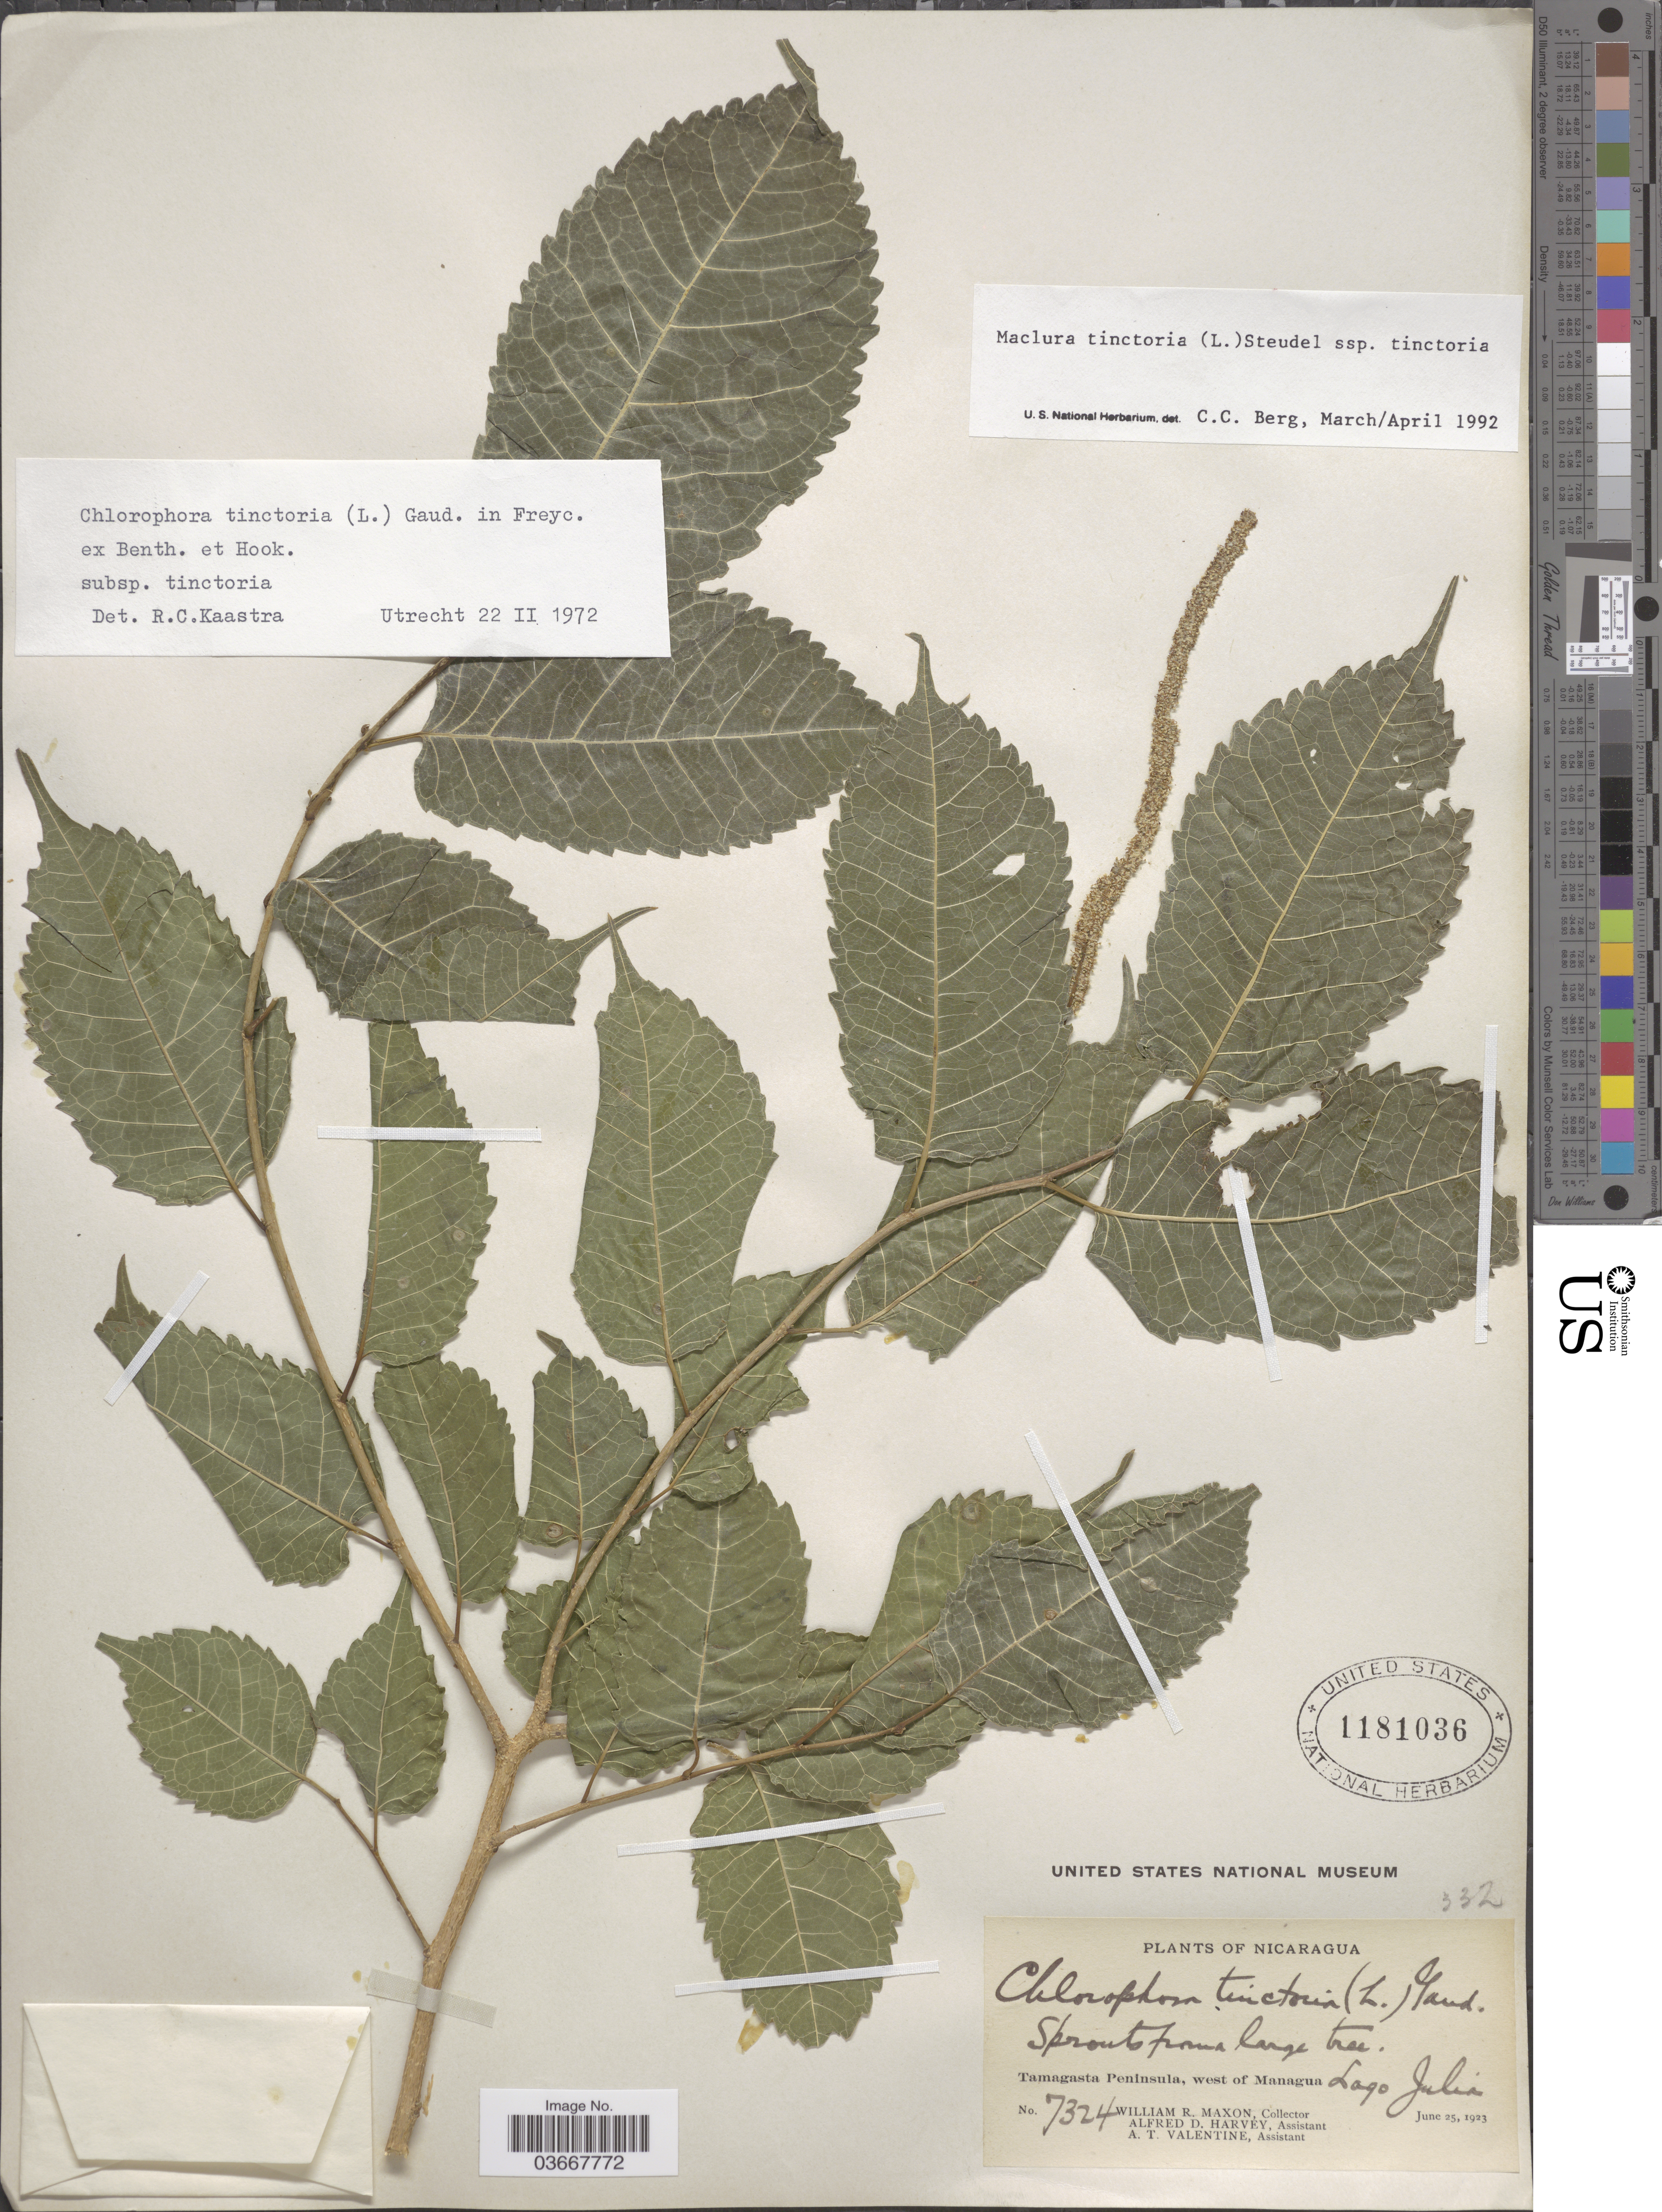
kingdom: Plantae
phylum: Tracheophyta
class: Magnoliopsida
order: Rosales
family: Moraceae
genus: Maclura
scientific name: Maclura tinctoria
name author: (L.) D. Don ex Steud.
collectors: W. R. Maxon, A. D. Harvey & A. Valentine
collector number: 7324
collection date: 1923-06-25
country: Nicaragua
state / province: Managua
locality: Tamagasta Peninsula, west of Managua. Lago Julia.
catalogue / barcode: US 1181036